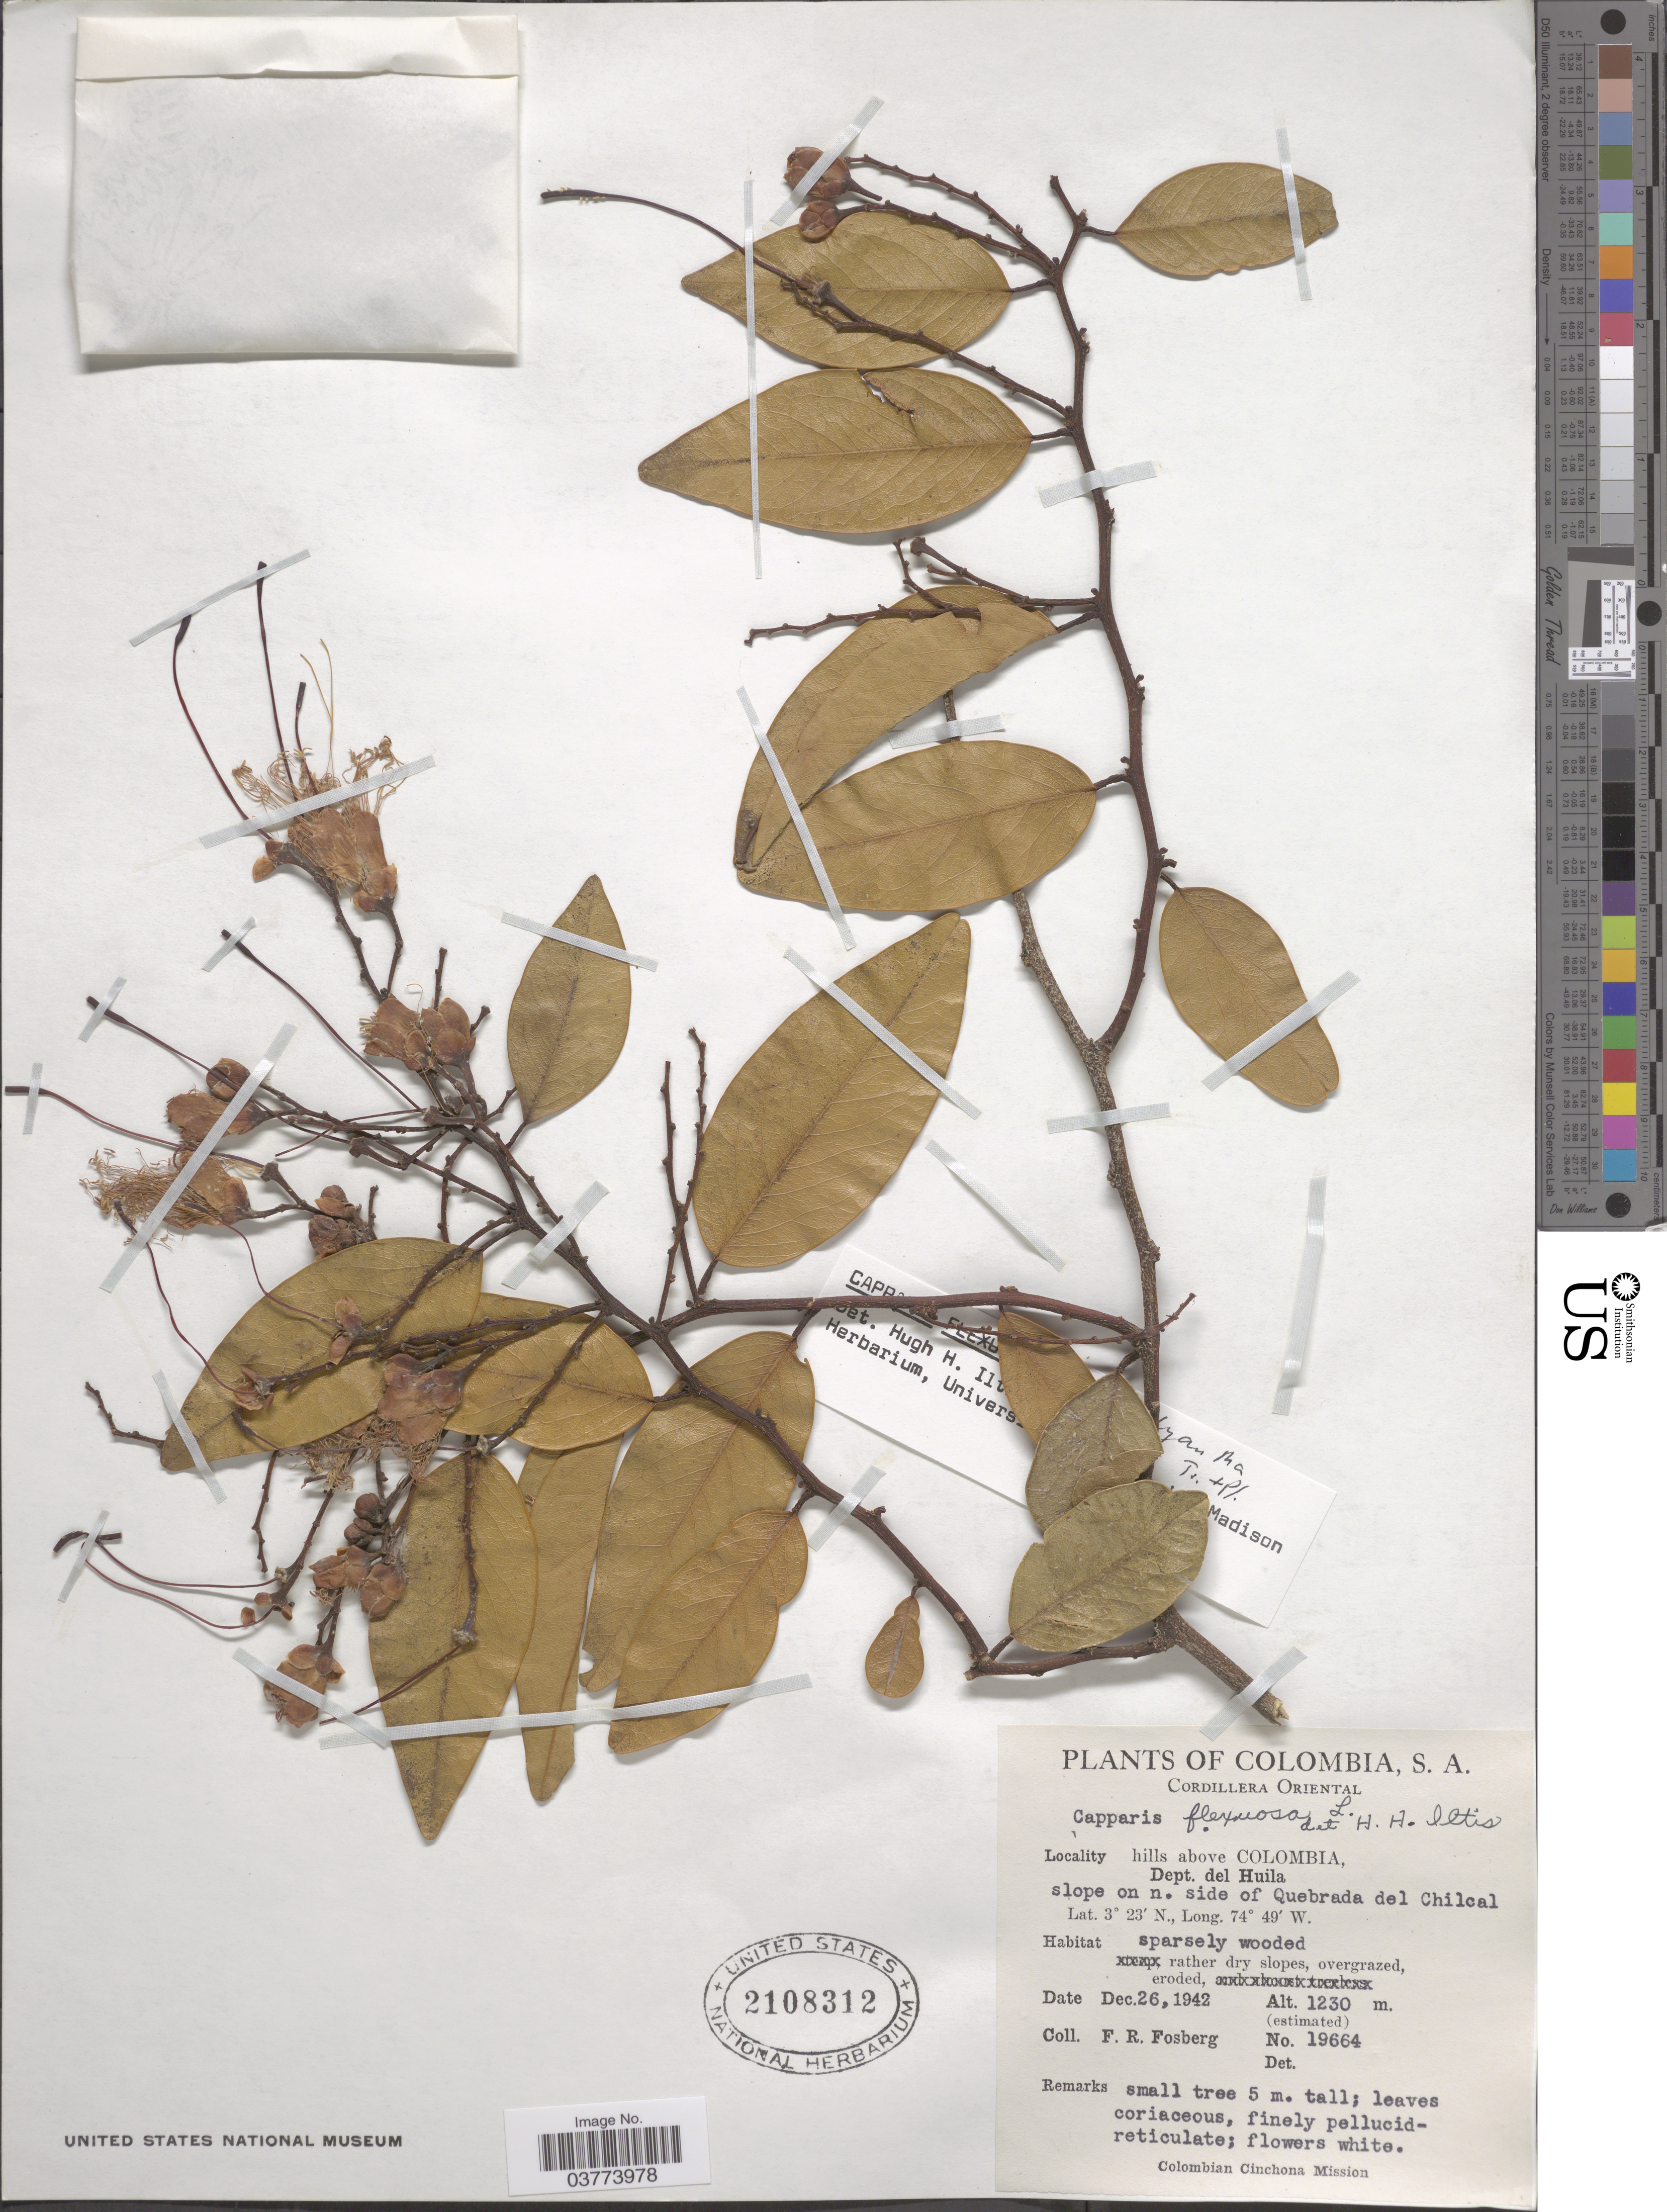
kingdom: Plantae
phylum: Tracheophyta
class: Magnoliopsida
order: Brassicales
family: Capparaceae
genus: Cynophalla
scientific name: Cynophalla polyantha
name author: (Triana & Planch.) Cornejo & Iltis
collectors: F. R. Fosberg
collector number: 19664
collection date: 1942-12-26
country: Colombia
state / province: Huila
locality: Cordillera Oriental. Hills above Colombia, Dept. del Huila. Slope on n. side of Quebrada del Chilcal.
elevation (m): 1230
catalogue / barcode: US 2108312